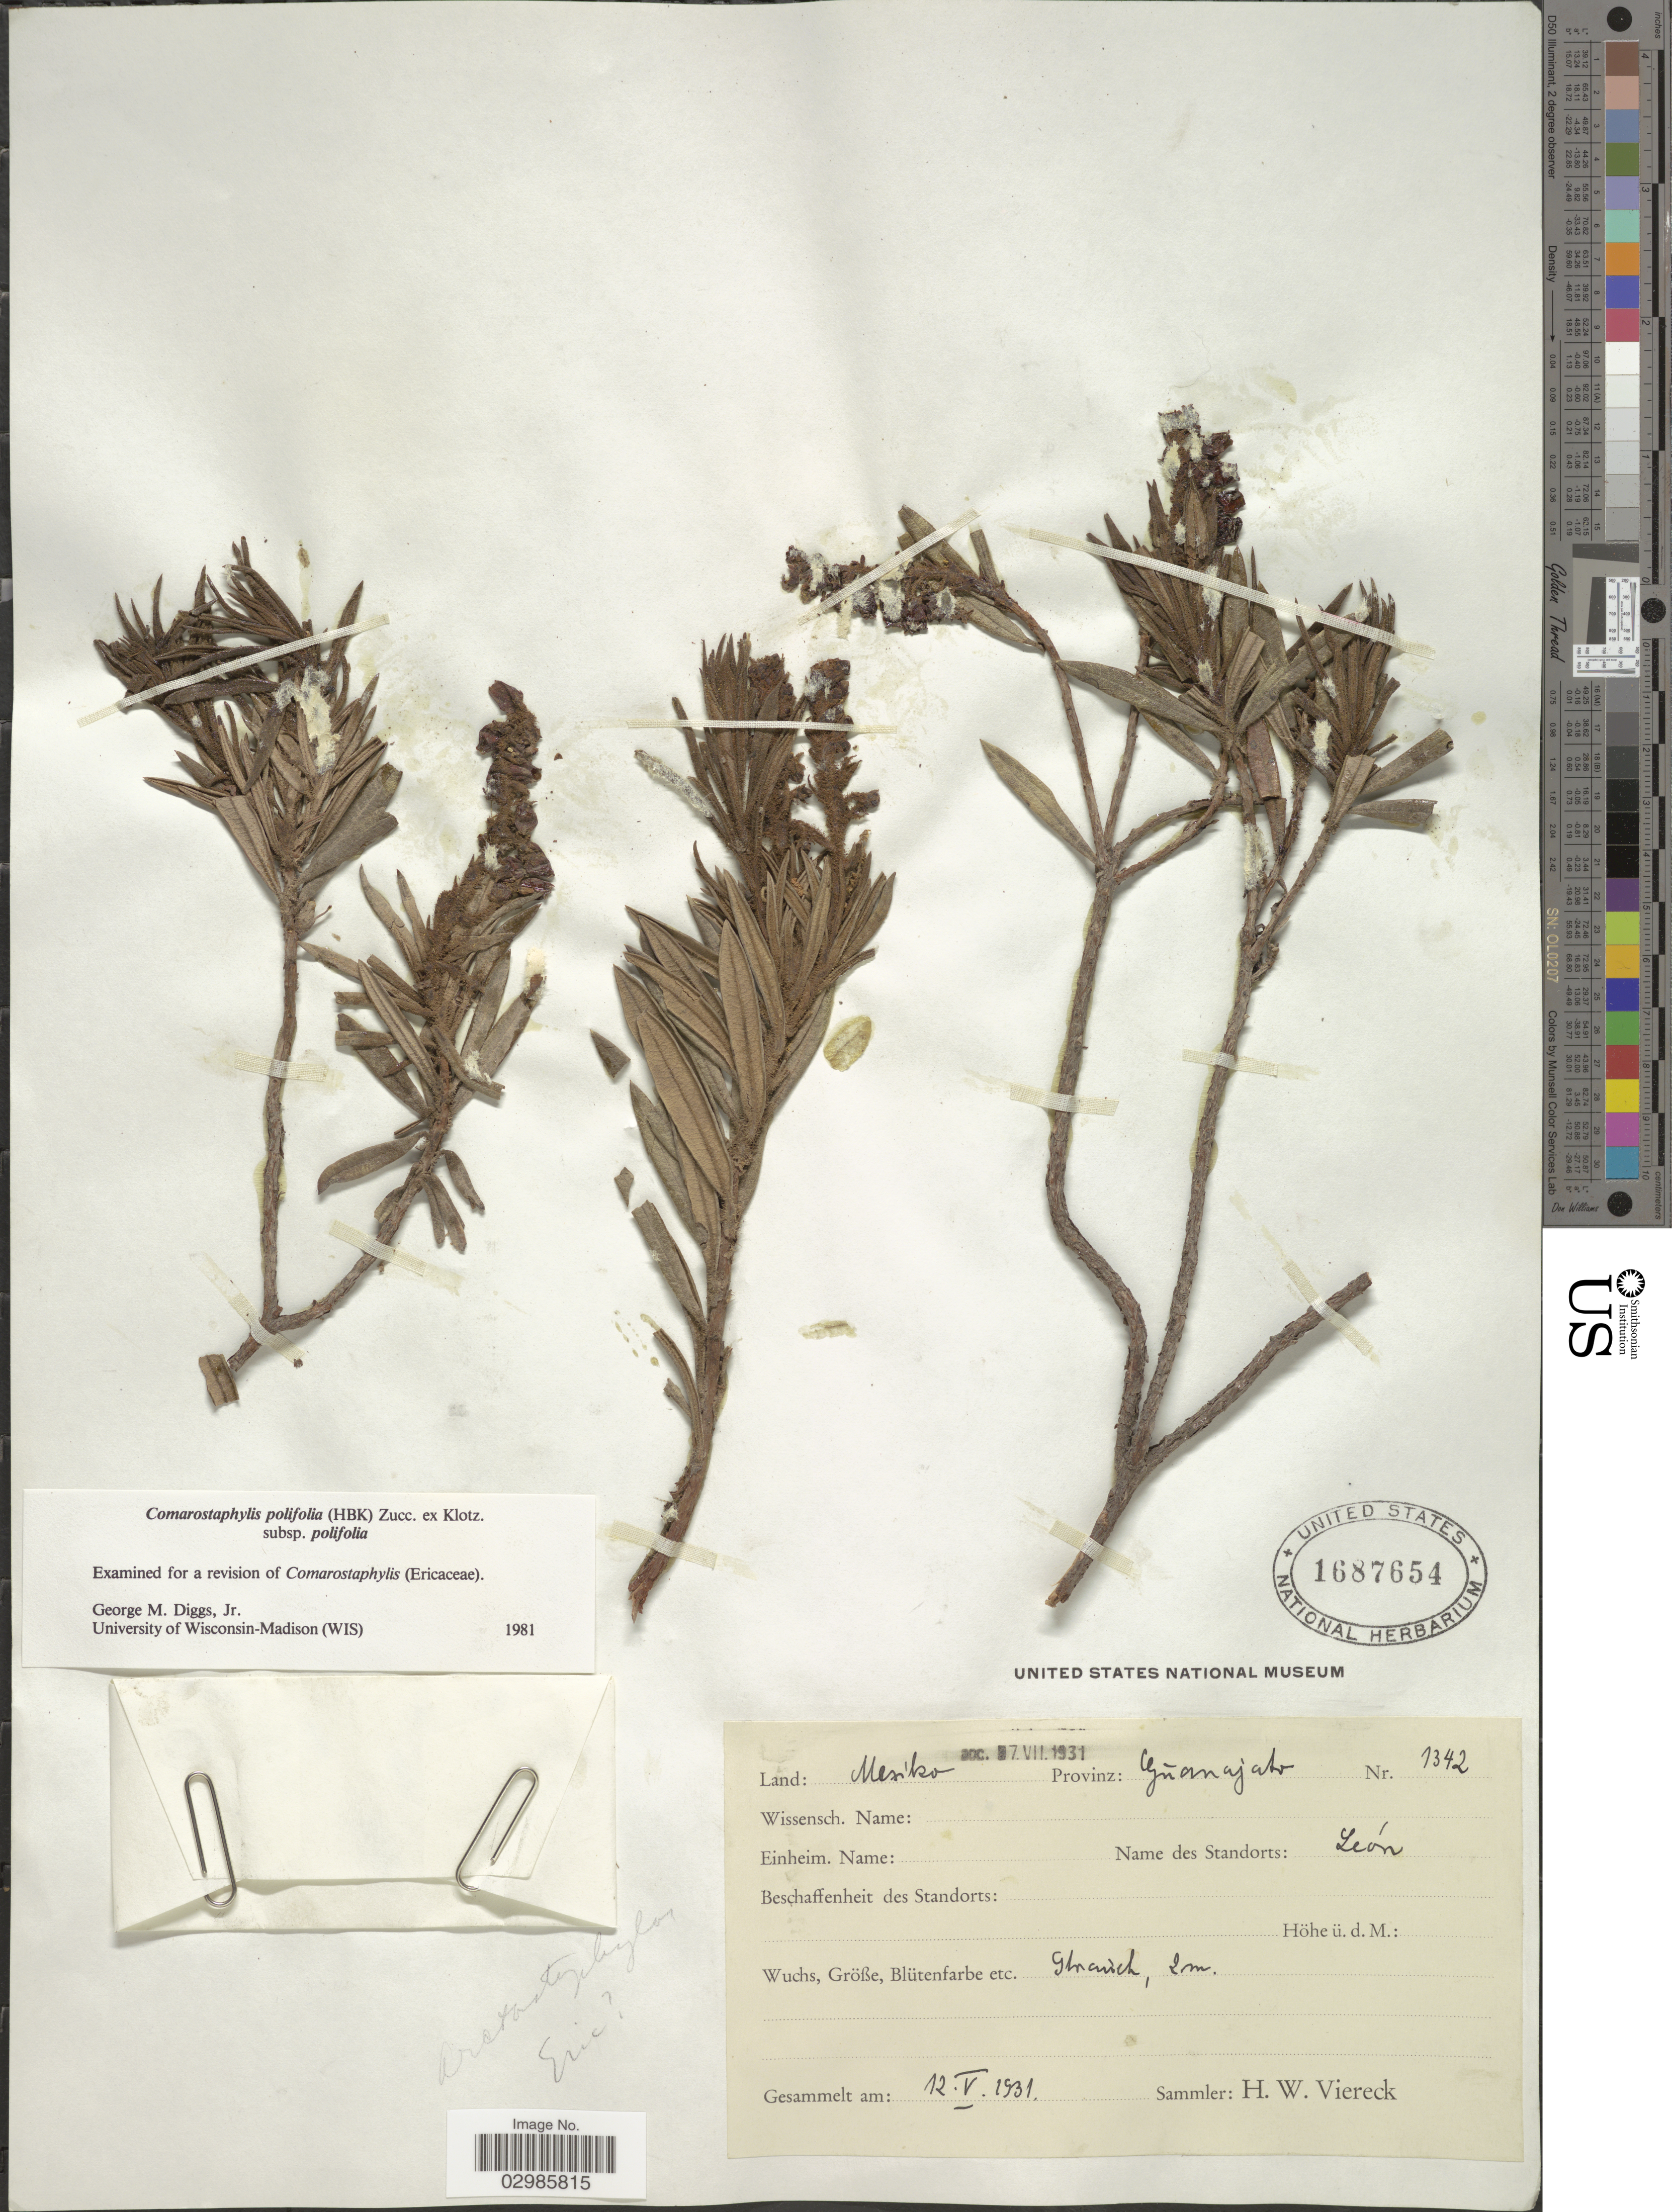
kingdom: Plantae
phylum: Tracheophyta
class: Magnoliopsida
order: Ericales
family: Ericaceae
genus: Comarostaphylis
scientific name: Comarostaphylis polifolia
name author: (Kunth) Zucc. ex Klotzsch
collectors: H. W. Viereck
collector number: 1342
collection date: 1931-05-12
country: Mexico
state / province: Guanajuato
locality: Provinz: Gúanajato. León.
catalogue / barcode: US 1687654